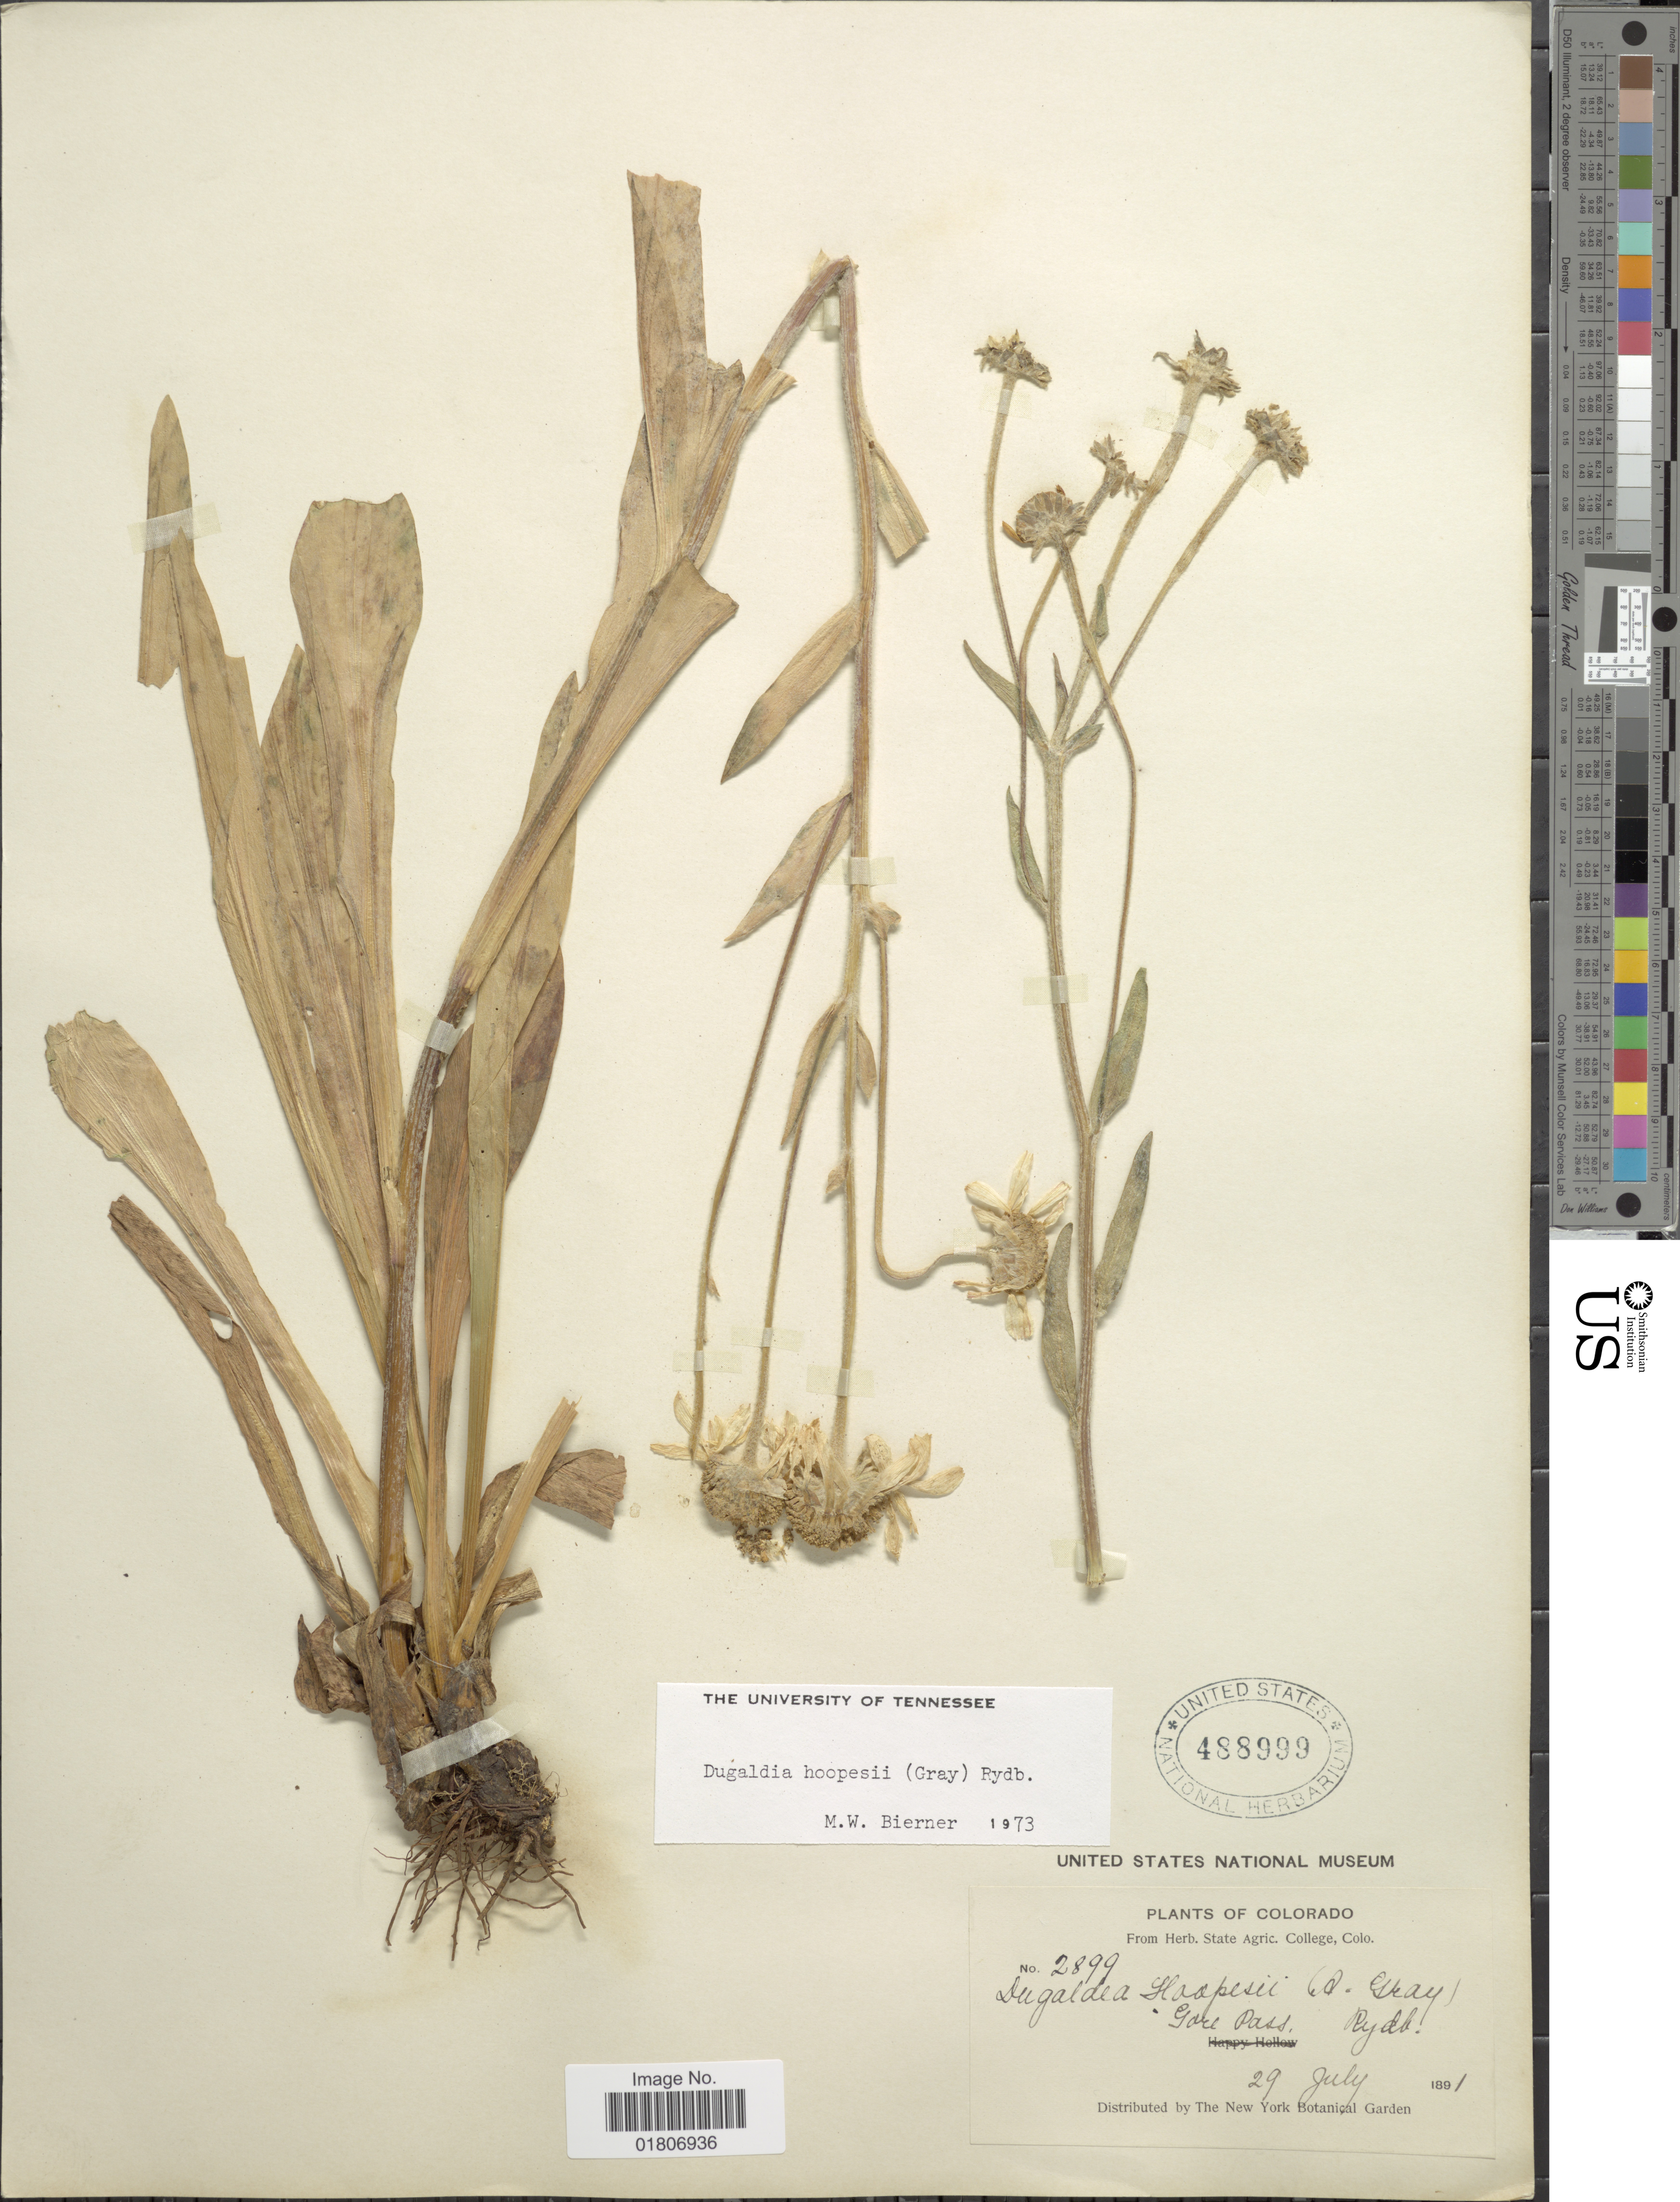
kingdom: Plantae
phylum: Tracheophyta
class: Magnoliopsida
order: Asterales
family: Asteraceae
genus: Dugaldia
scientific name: Dugaldia hoopesii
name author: (A. Gray) Rydb.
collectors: ex herb. State Agric. College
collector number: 2899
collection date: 1891-07-29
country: United States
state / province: Colorado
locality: Gore Pass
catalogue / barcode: US 488999